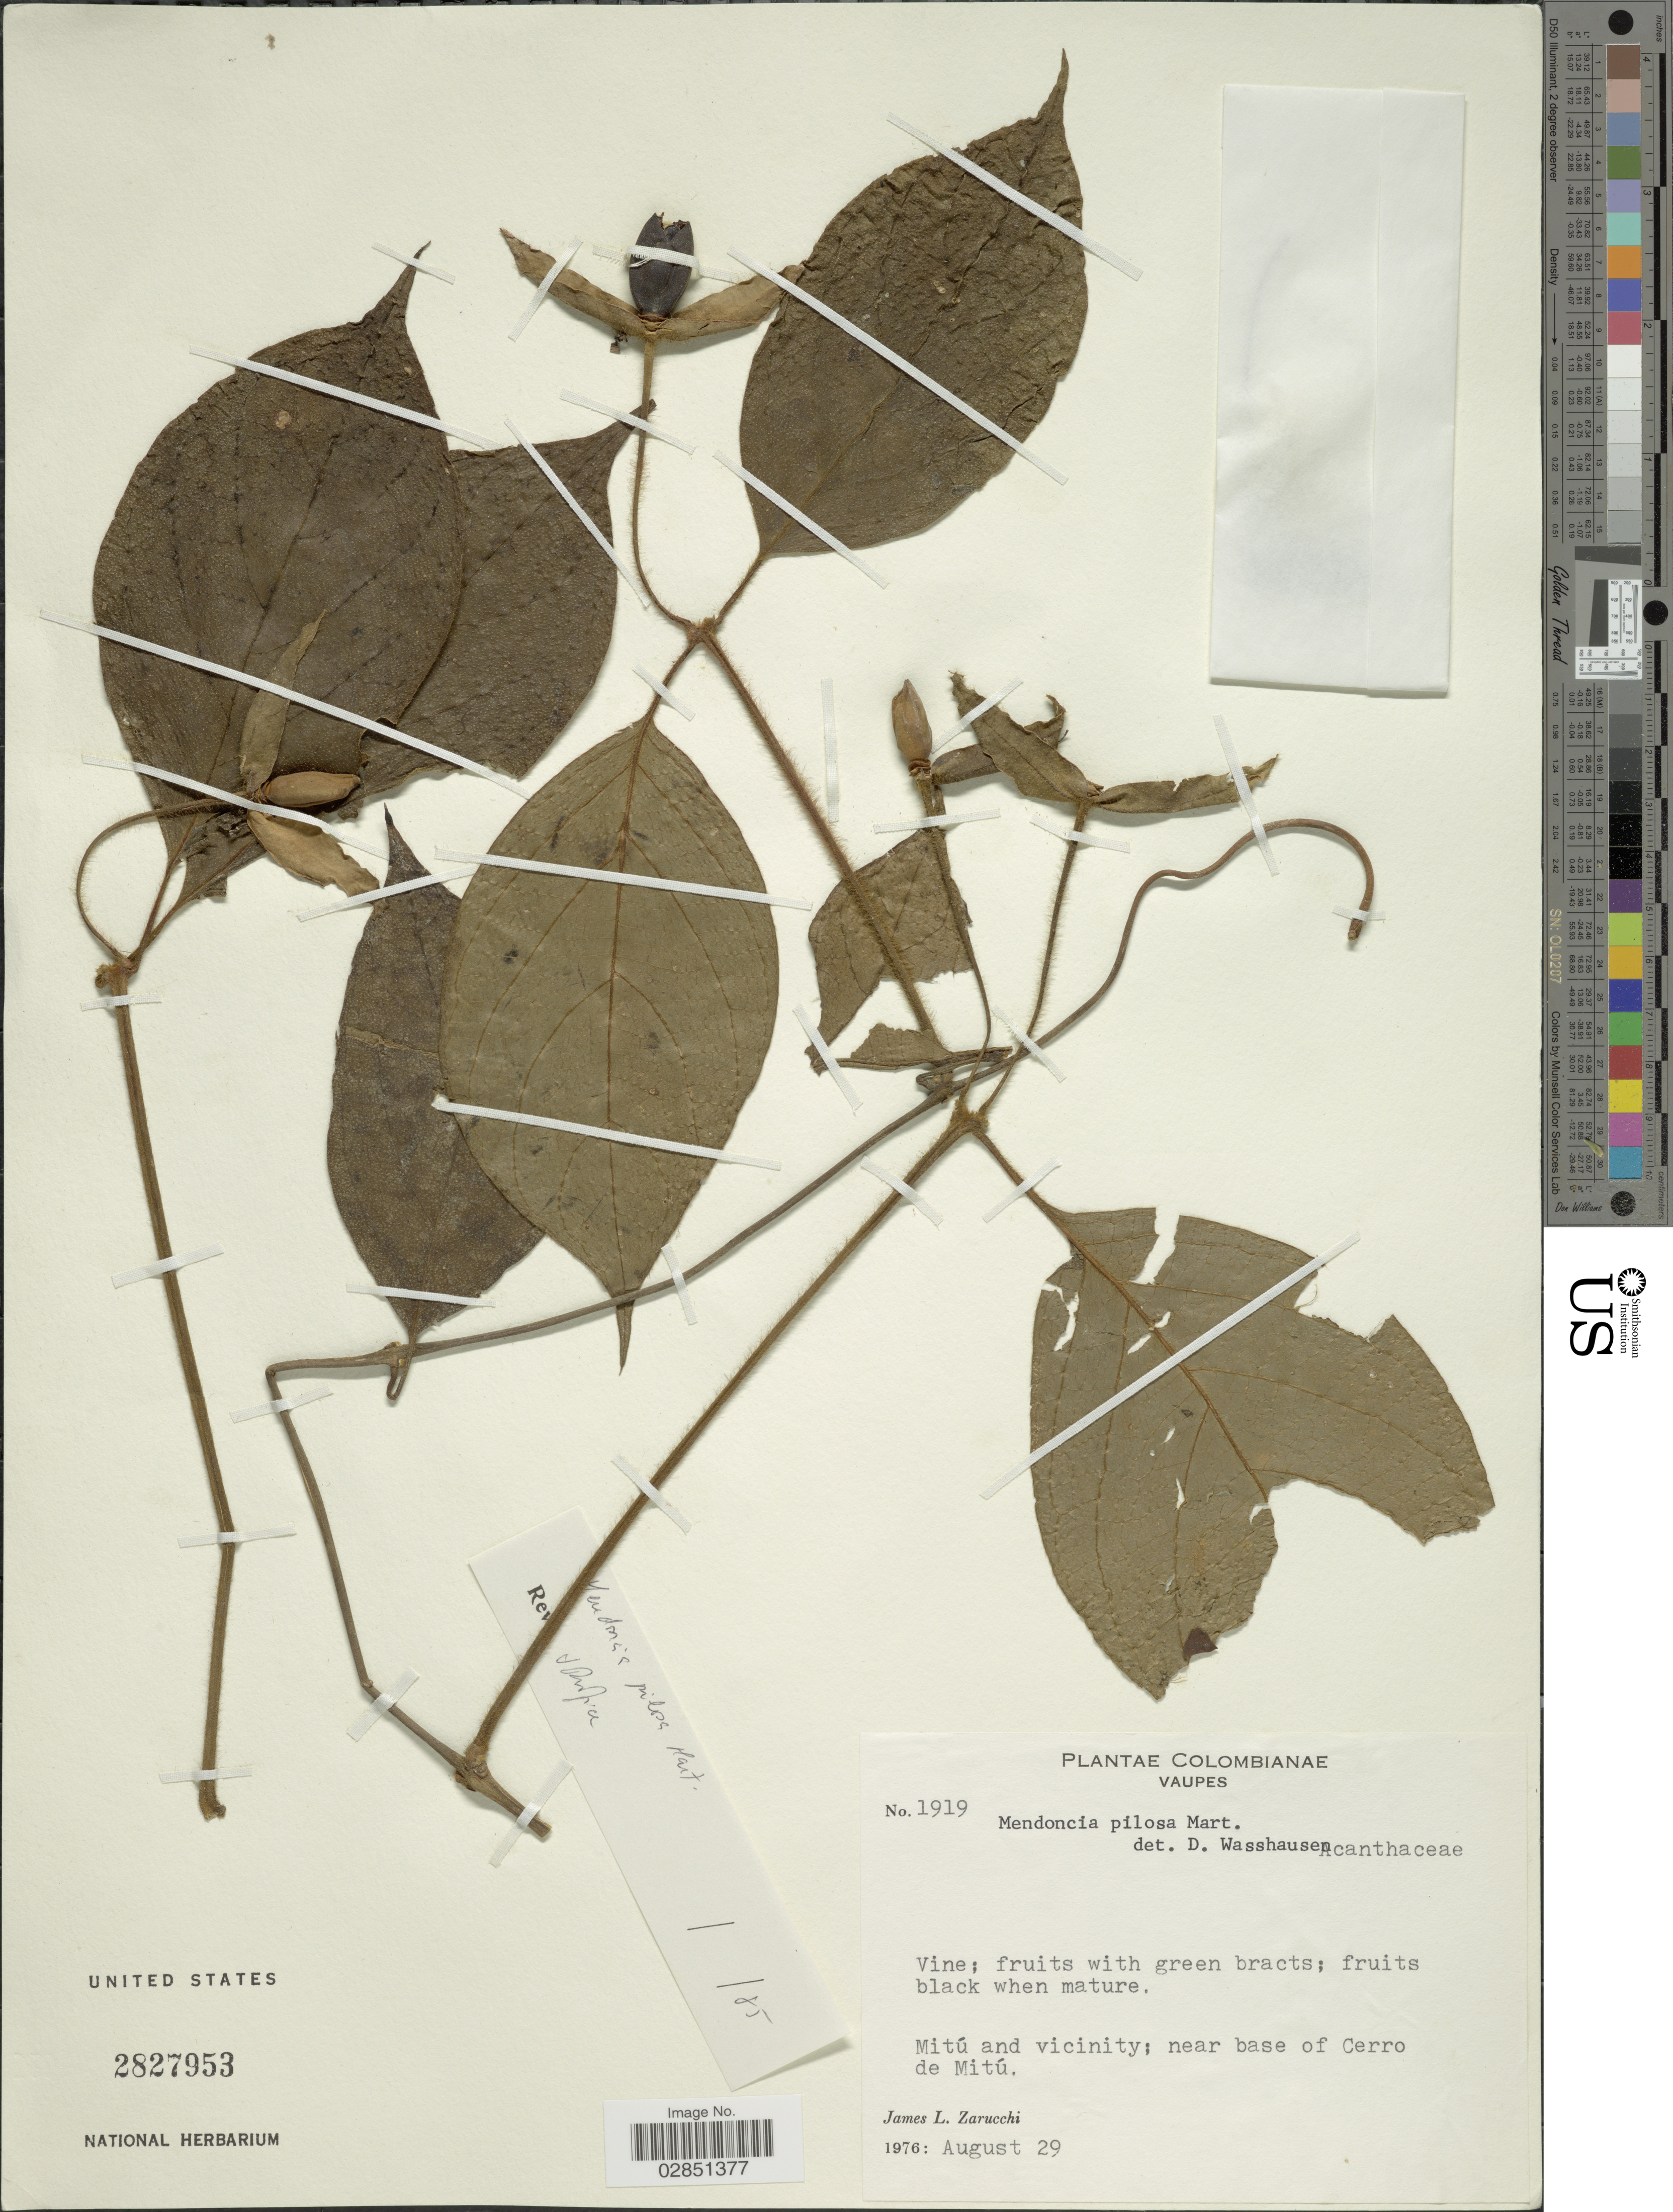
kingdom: Plantae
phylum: Tracheophyta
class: Magnoliopsida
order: Lamiales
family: Acanthaceae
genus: Mendoncia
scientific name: Mendoncia pilosa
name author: Mart.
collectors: J. L. Zarucchi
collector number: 1919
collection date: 1976-08-29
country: Colombia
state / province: Vaupés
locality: Mitú and vicinity; near base of Cerro de Mitú.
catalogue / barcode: US 2827953